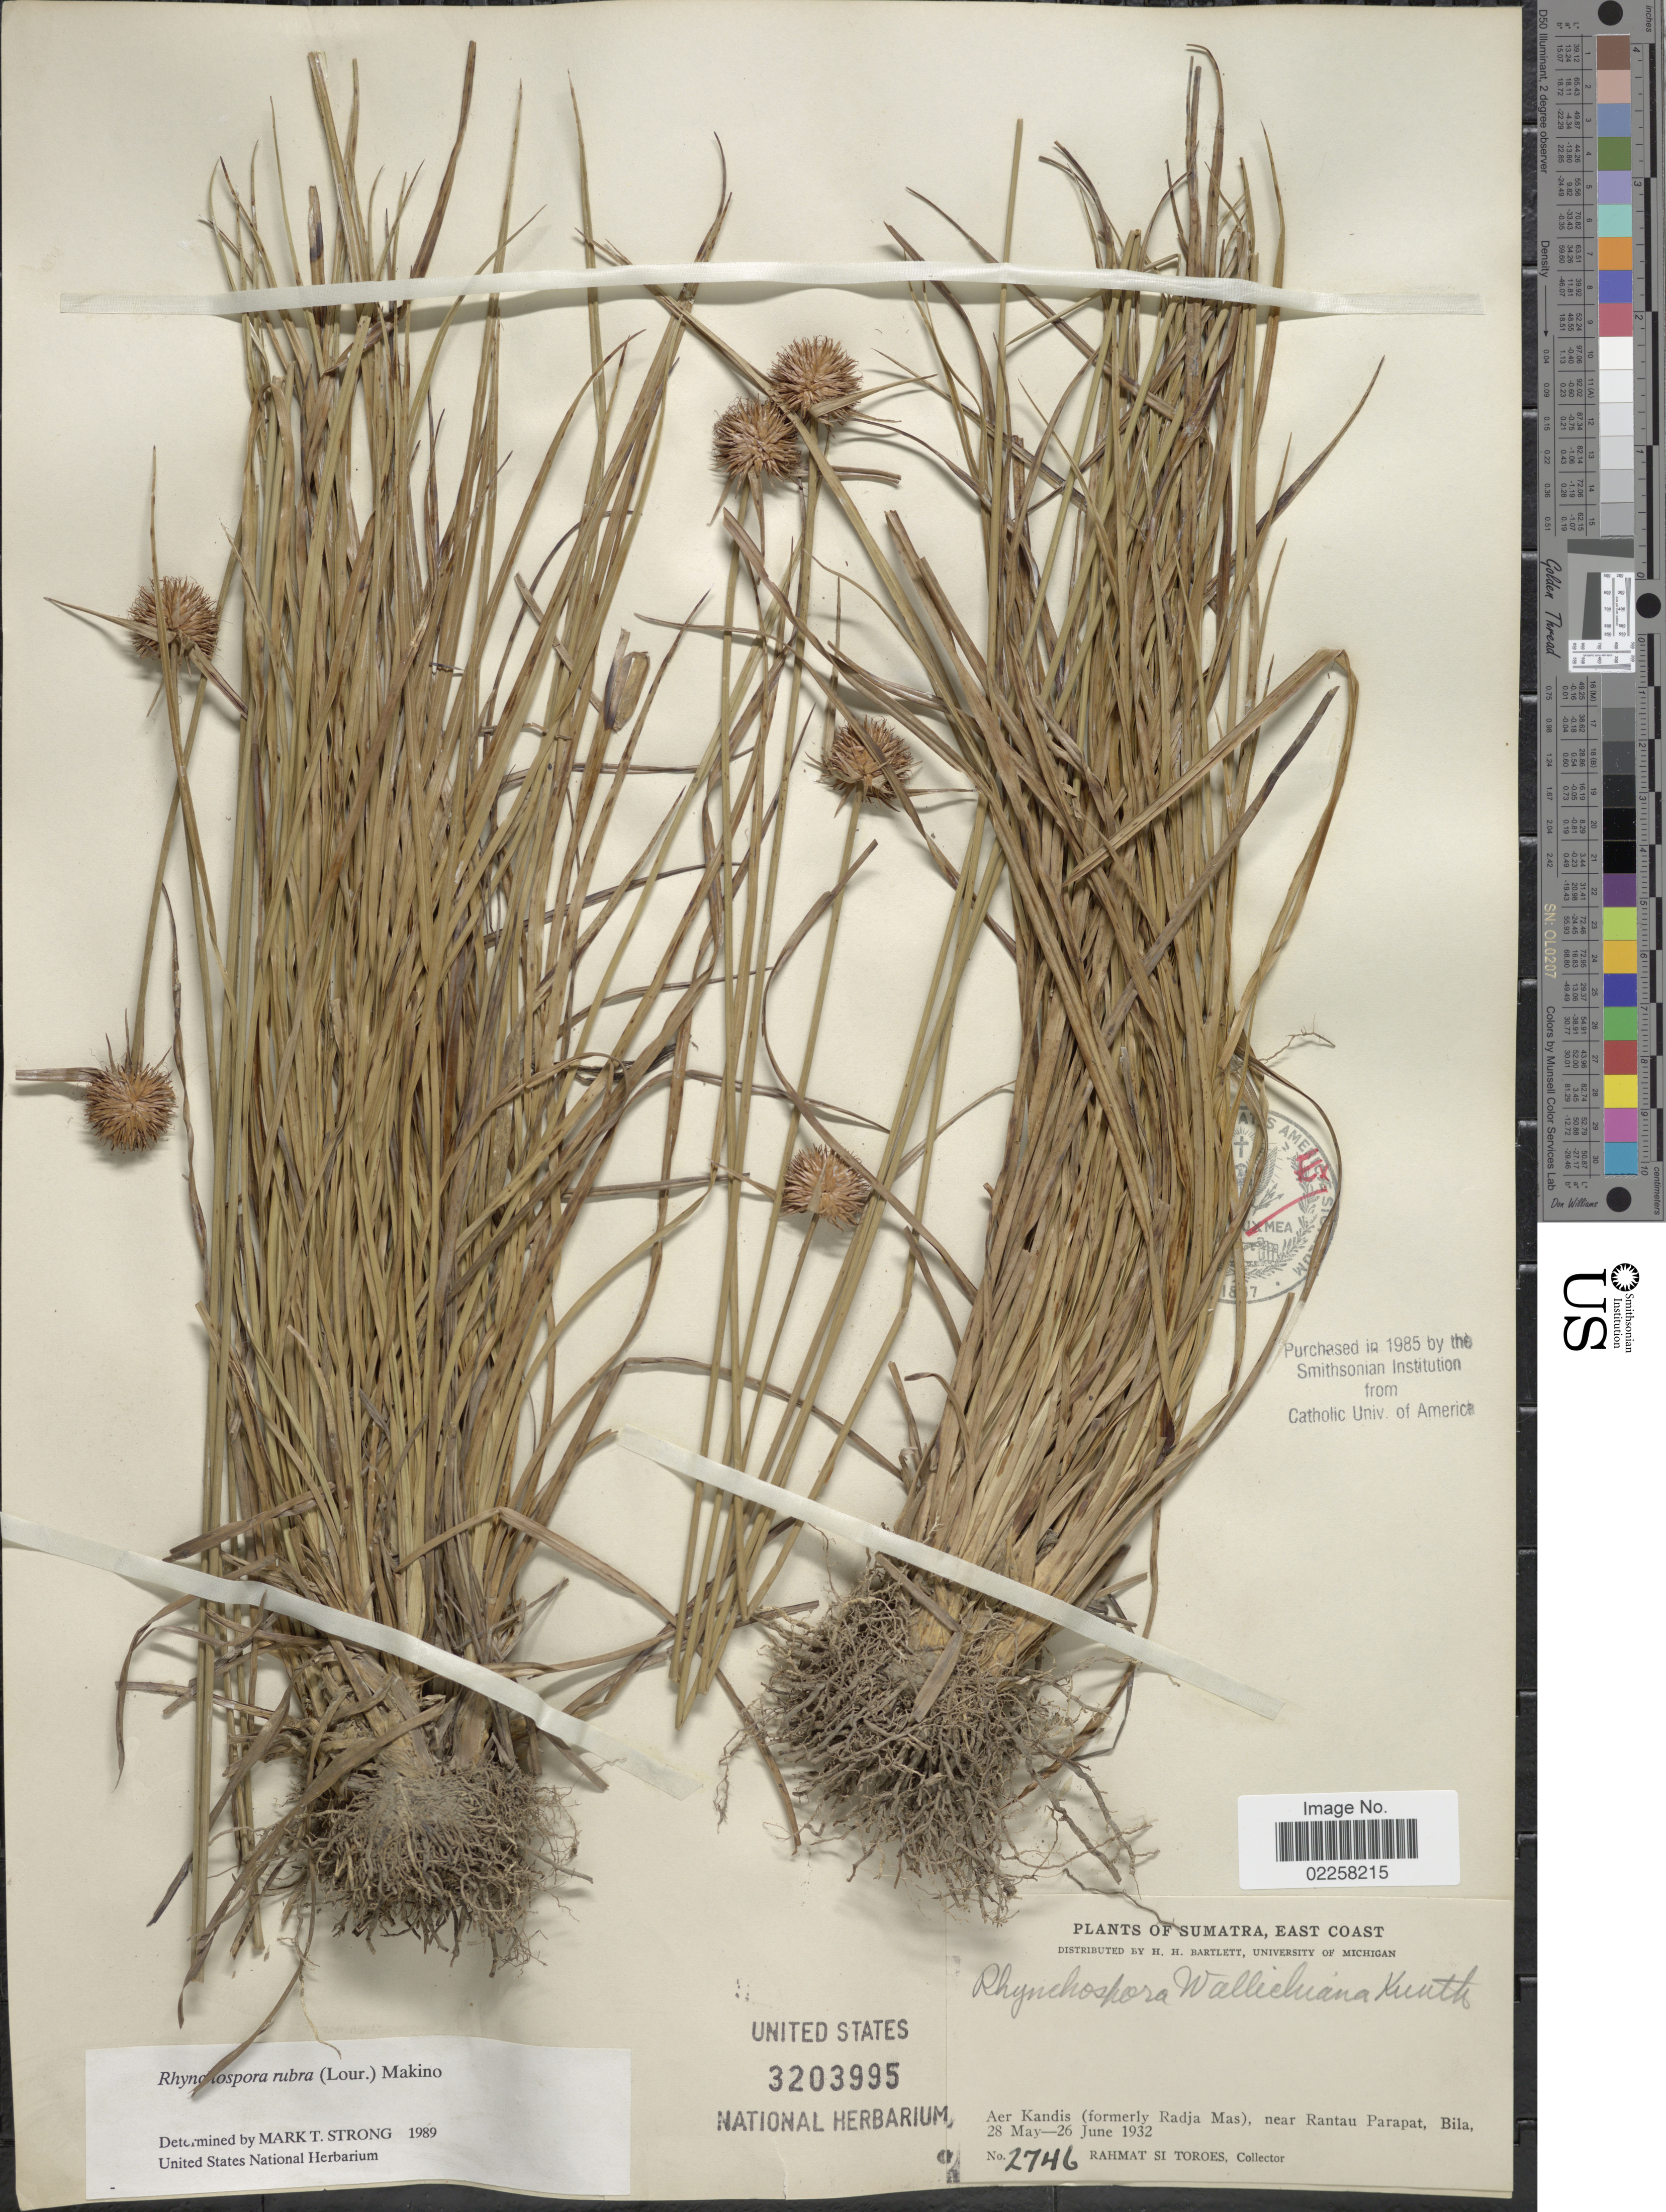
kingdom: Plantae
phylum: Tracheophyta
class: Liliopsida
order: Poales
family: Cyperaceae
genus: Rhynchospora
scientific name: Rhynchospora rubra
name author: (Lour.) Makino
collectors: Rahmat Si Boeea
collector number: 2746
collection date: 1932-05-28/1932-06-26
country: Indonesia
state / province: Sumatra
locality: East Coast. Aer Kandis (formerly Radja Mas), near Rantau Parapat, Bila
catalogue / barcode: US 3203995